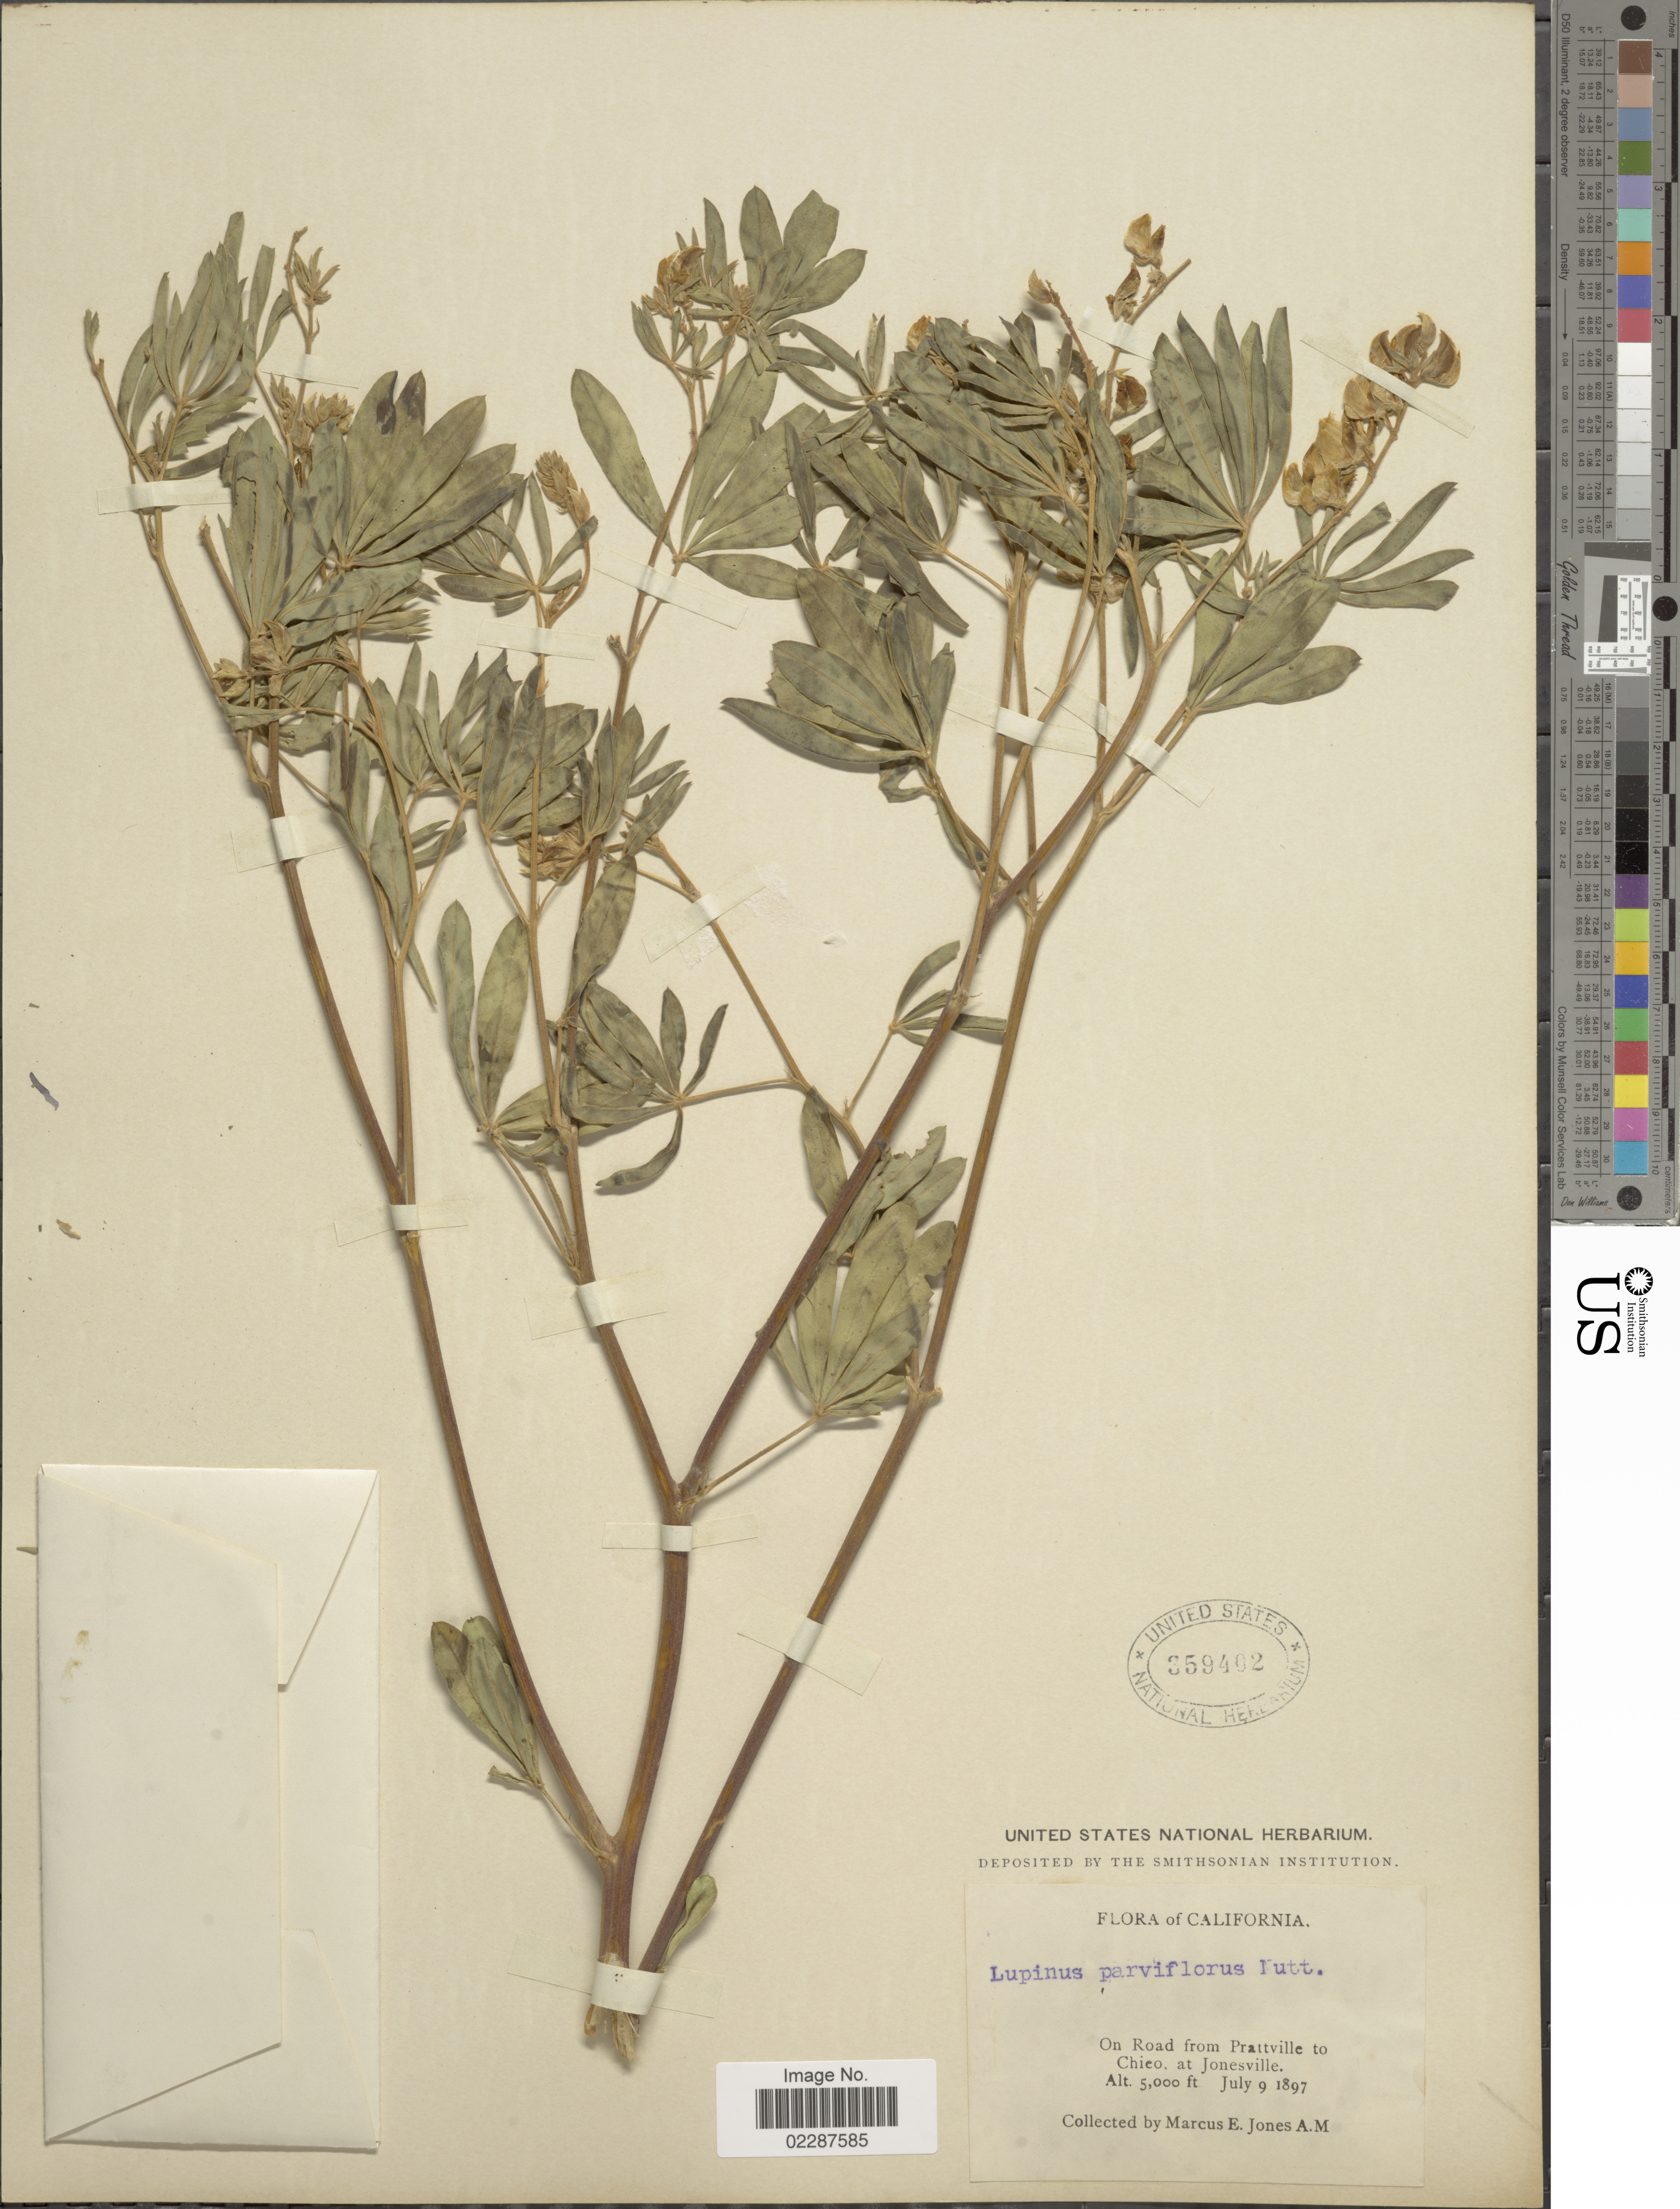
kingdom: Plantae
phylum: Tracheophyta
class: Magnoliopsida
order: Fabales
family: Fabaceae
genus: Lupinus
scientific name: Lupinus shastensis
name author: A. Heller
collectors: M. E. Jones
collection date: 1897-07-09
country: United States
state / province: California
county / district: Butte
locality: On road from Prattville to Chico, at Jonesville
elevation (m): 1524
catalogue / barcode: US 359402